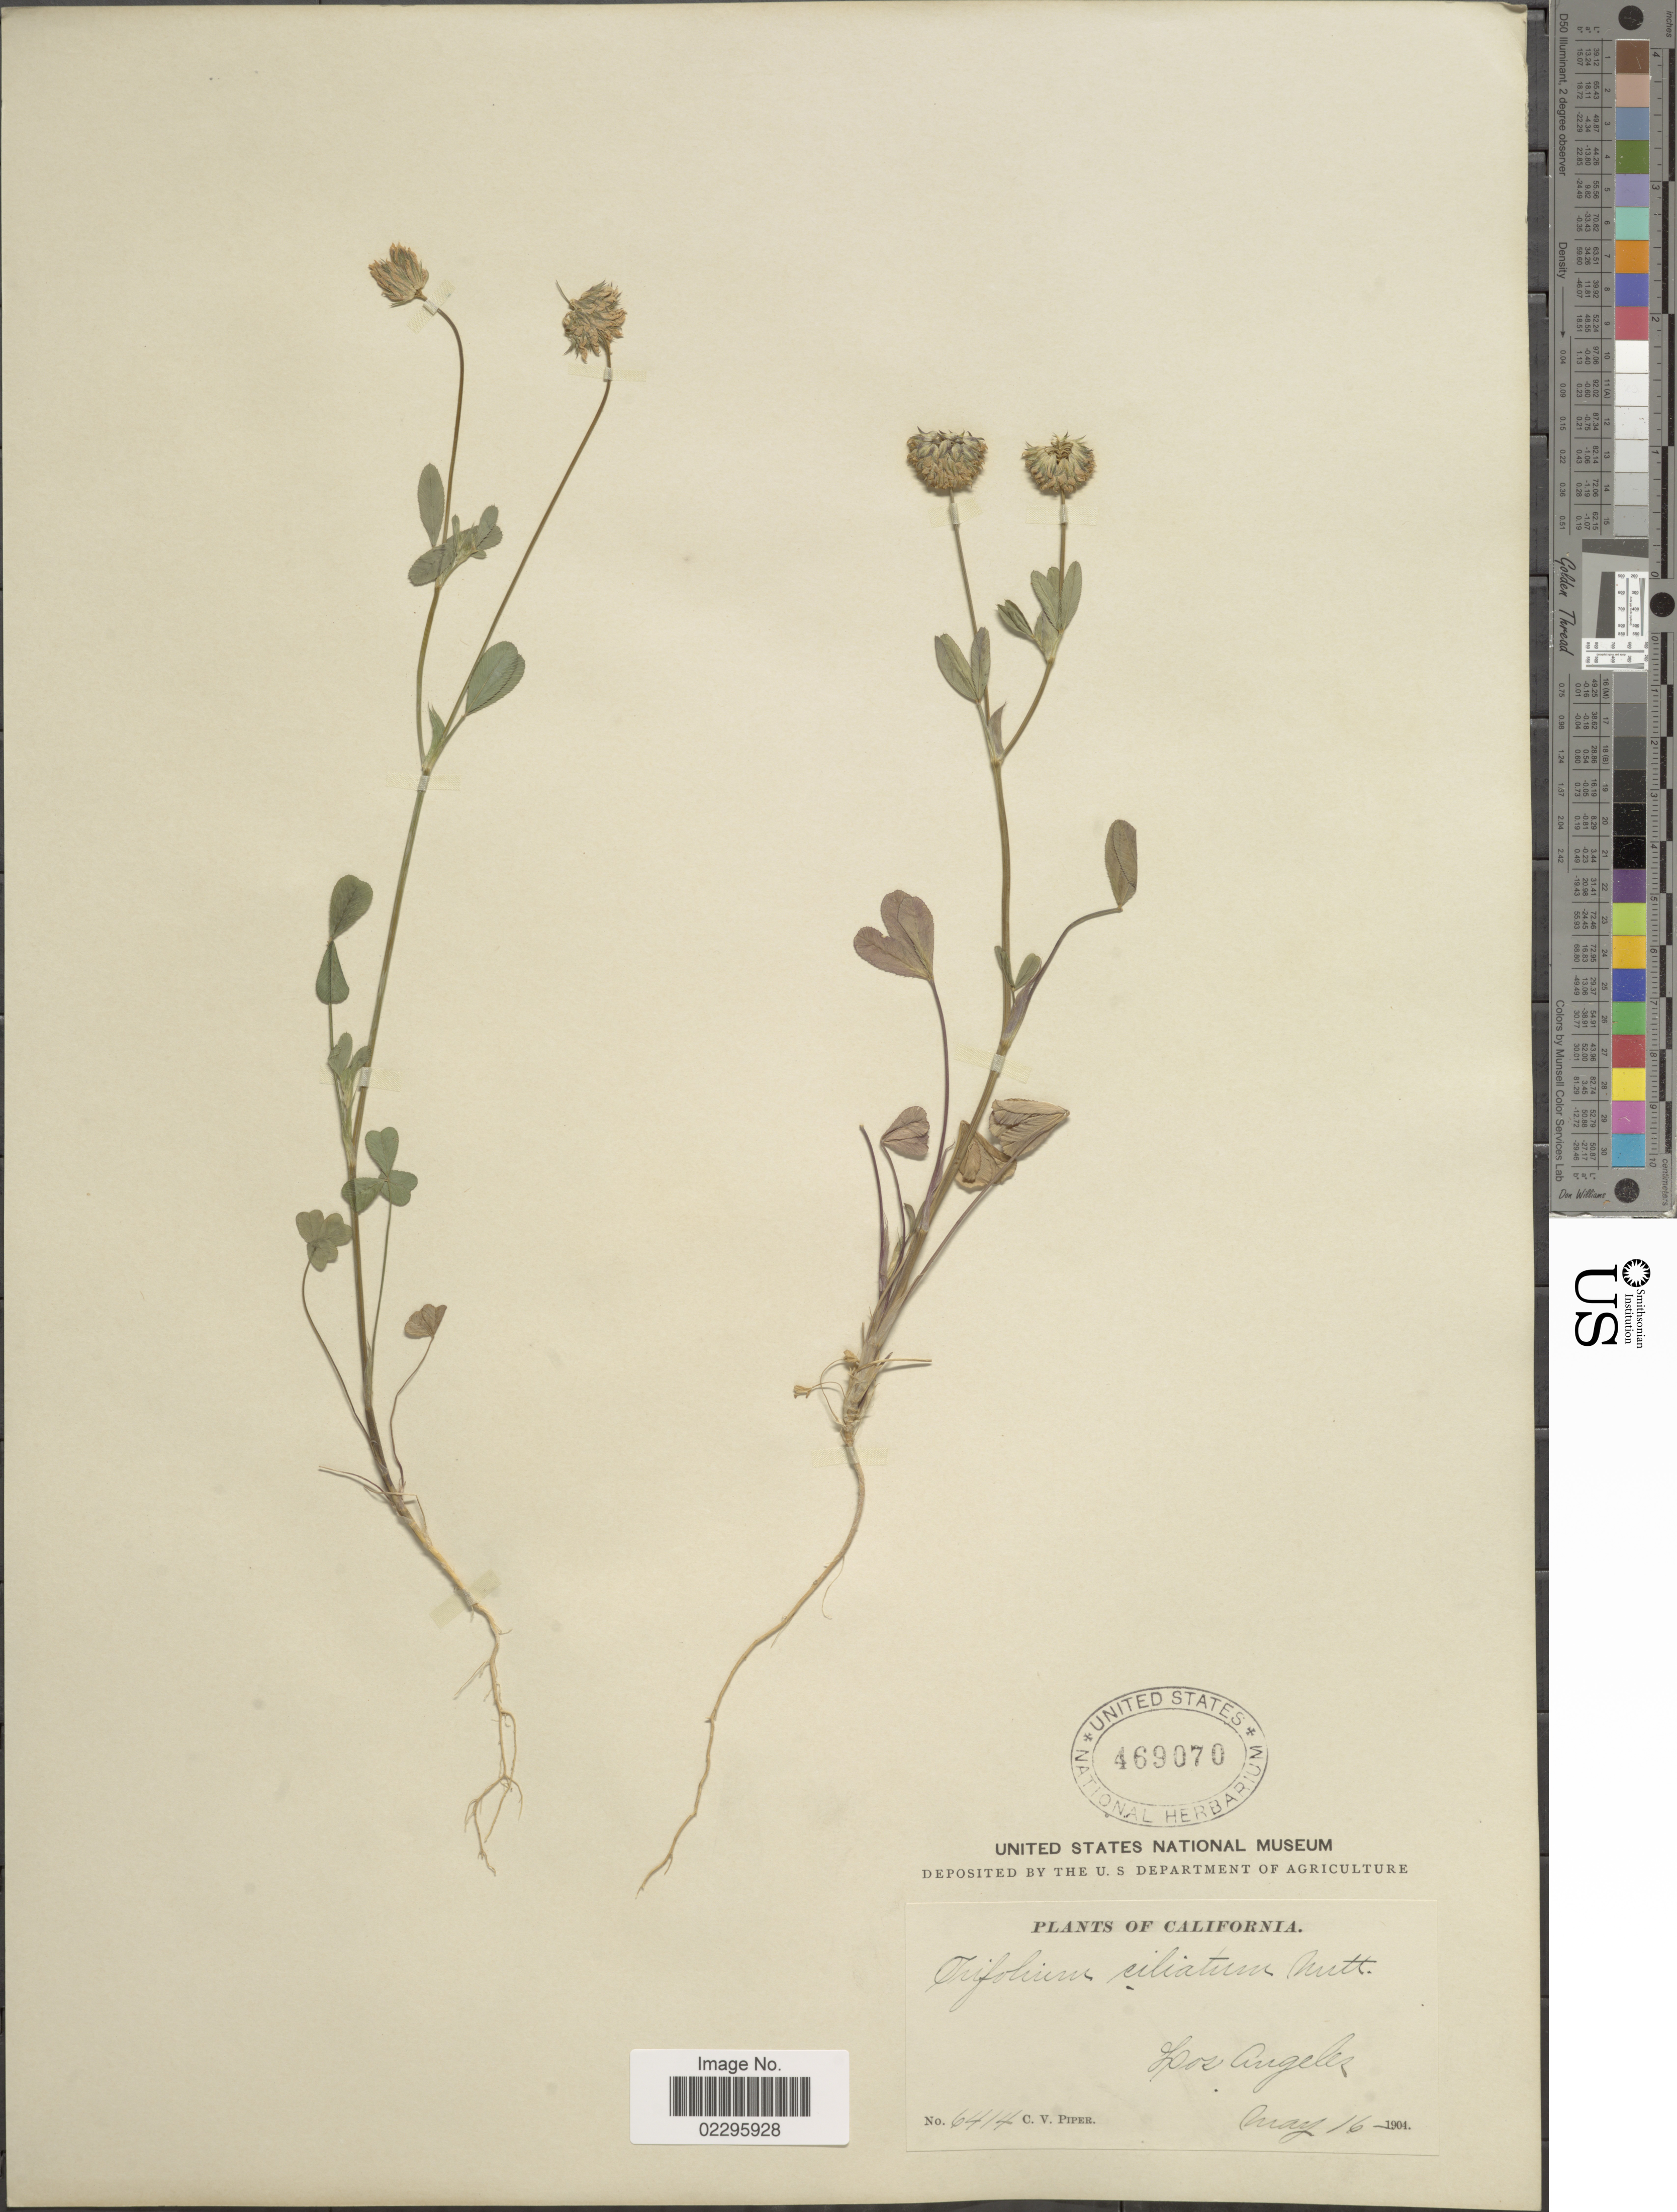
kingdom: Plantae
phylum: Tracheophyta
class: Magnoliopsida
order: Fabales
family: Fabaceae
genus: Trifolium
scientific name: Trifolium ciliolatum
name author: Benth.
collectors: C. V. Piper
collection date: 1904-05-16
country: United States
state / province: California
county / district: Los Angeles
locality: Los Angeles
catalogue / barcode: US 469070